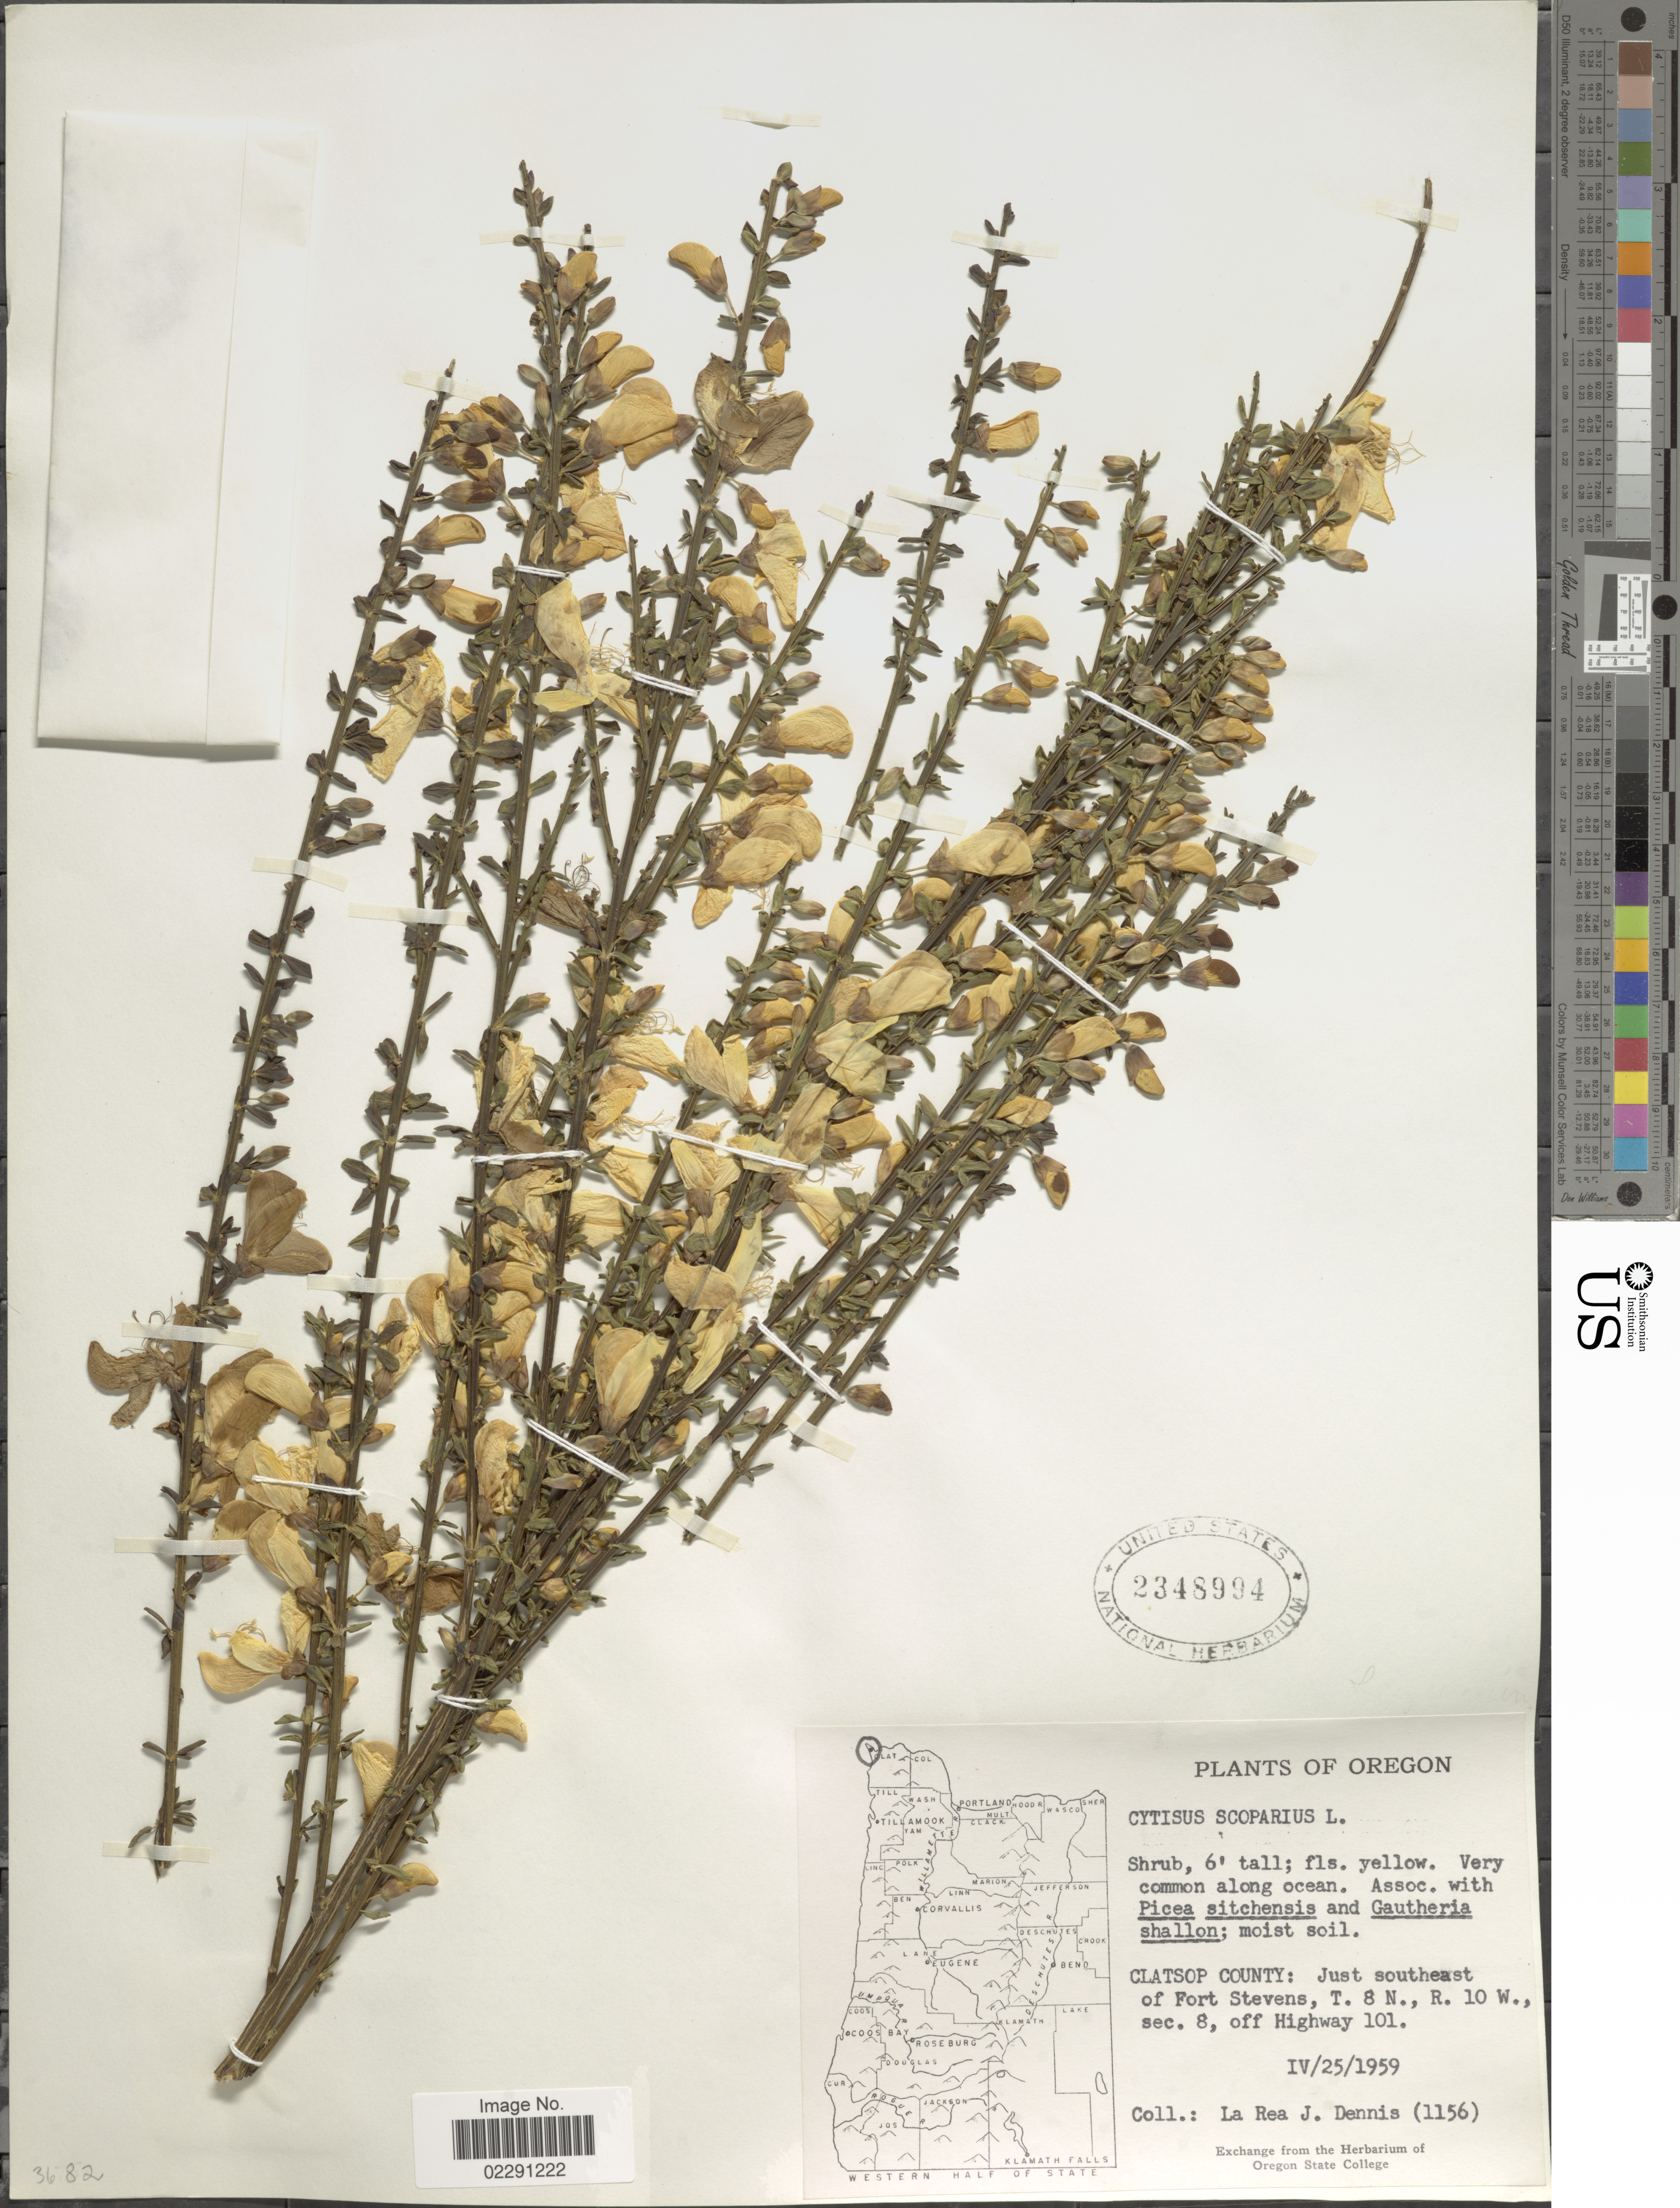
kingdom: Plantae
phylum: Tracheophyta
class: Magnoliopsida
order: Fabales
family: Fabaceae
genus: Cytisus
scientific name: Cytisus scoparius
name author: (L.) Link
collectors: L. Dennis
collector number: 1156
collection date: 1959-04-25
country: United States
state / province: Oregon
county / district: Clatsop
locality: Very common along ocean, Clatsop County: just southeast of Fort Stevens, T. 8 N., R. 10 W., sec. 8, off Highway 101.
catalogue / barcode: US 2348994